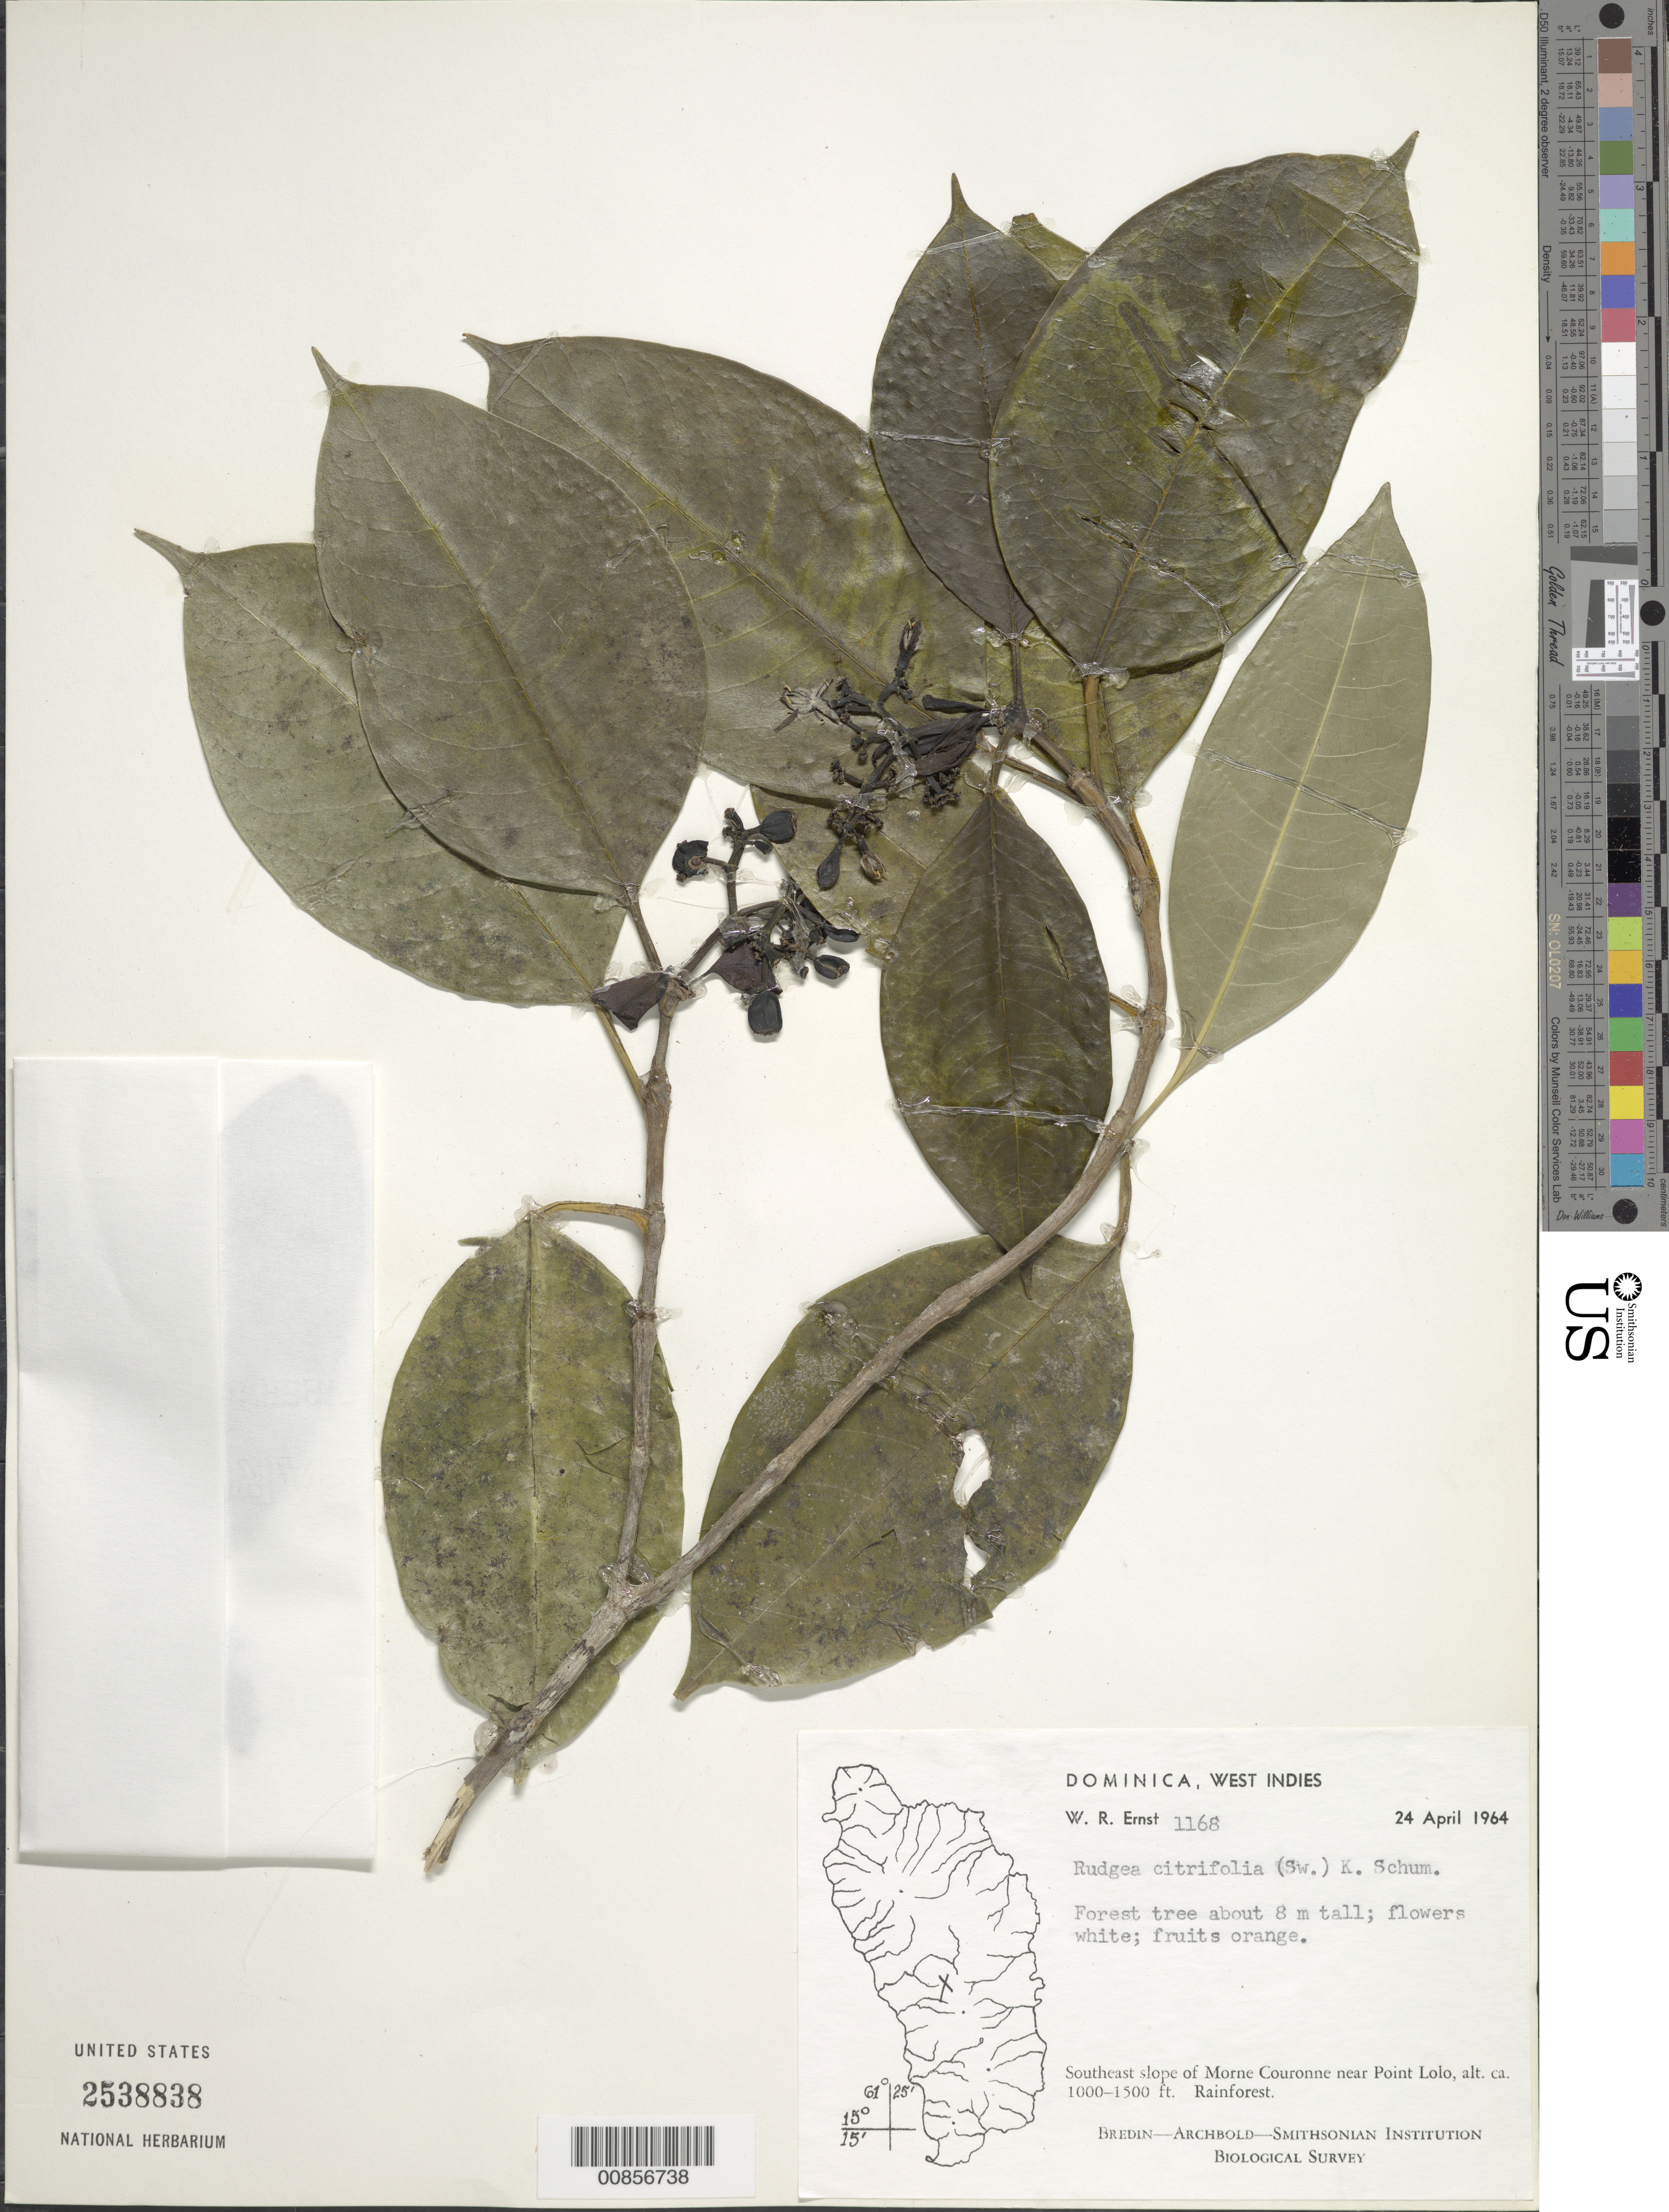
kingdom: Plantae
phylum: Tracheophyta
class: Magnoliopsida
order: Gentianales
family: Rubiaceae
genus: Rudgea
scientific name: Rudgea citrifolia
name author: (Sw.) K. Schum.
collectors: W. R. Ernst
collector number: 1168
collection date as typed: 24 Apr 1964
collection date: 1964-04-24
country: Dominica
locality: Southeast slope of Morne Couronne, near Point Lolo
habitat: Rainforest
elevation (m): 305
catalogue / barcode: US 2538838